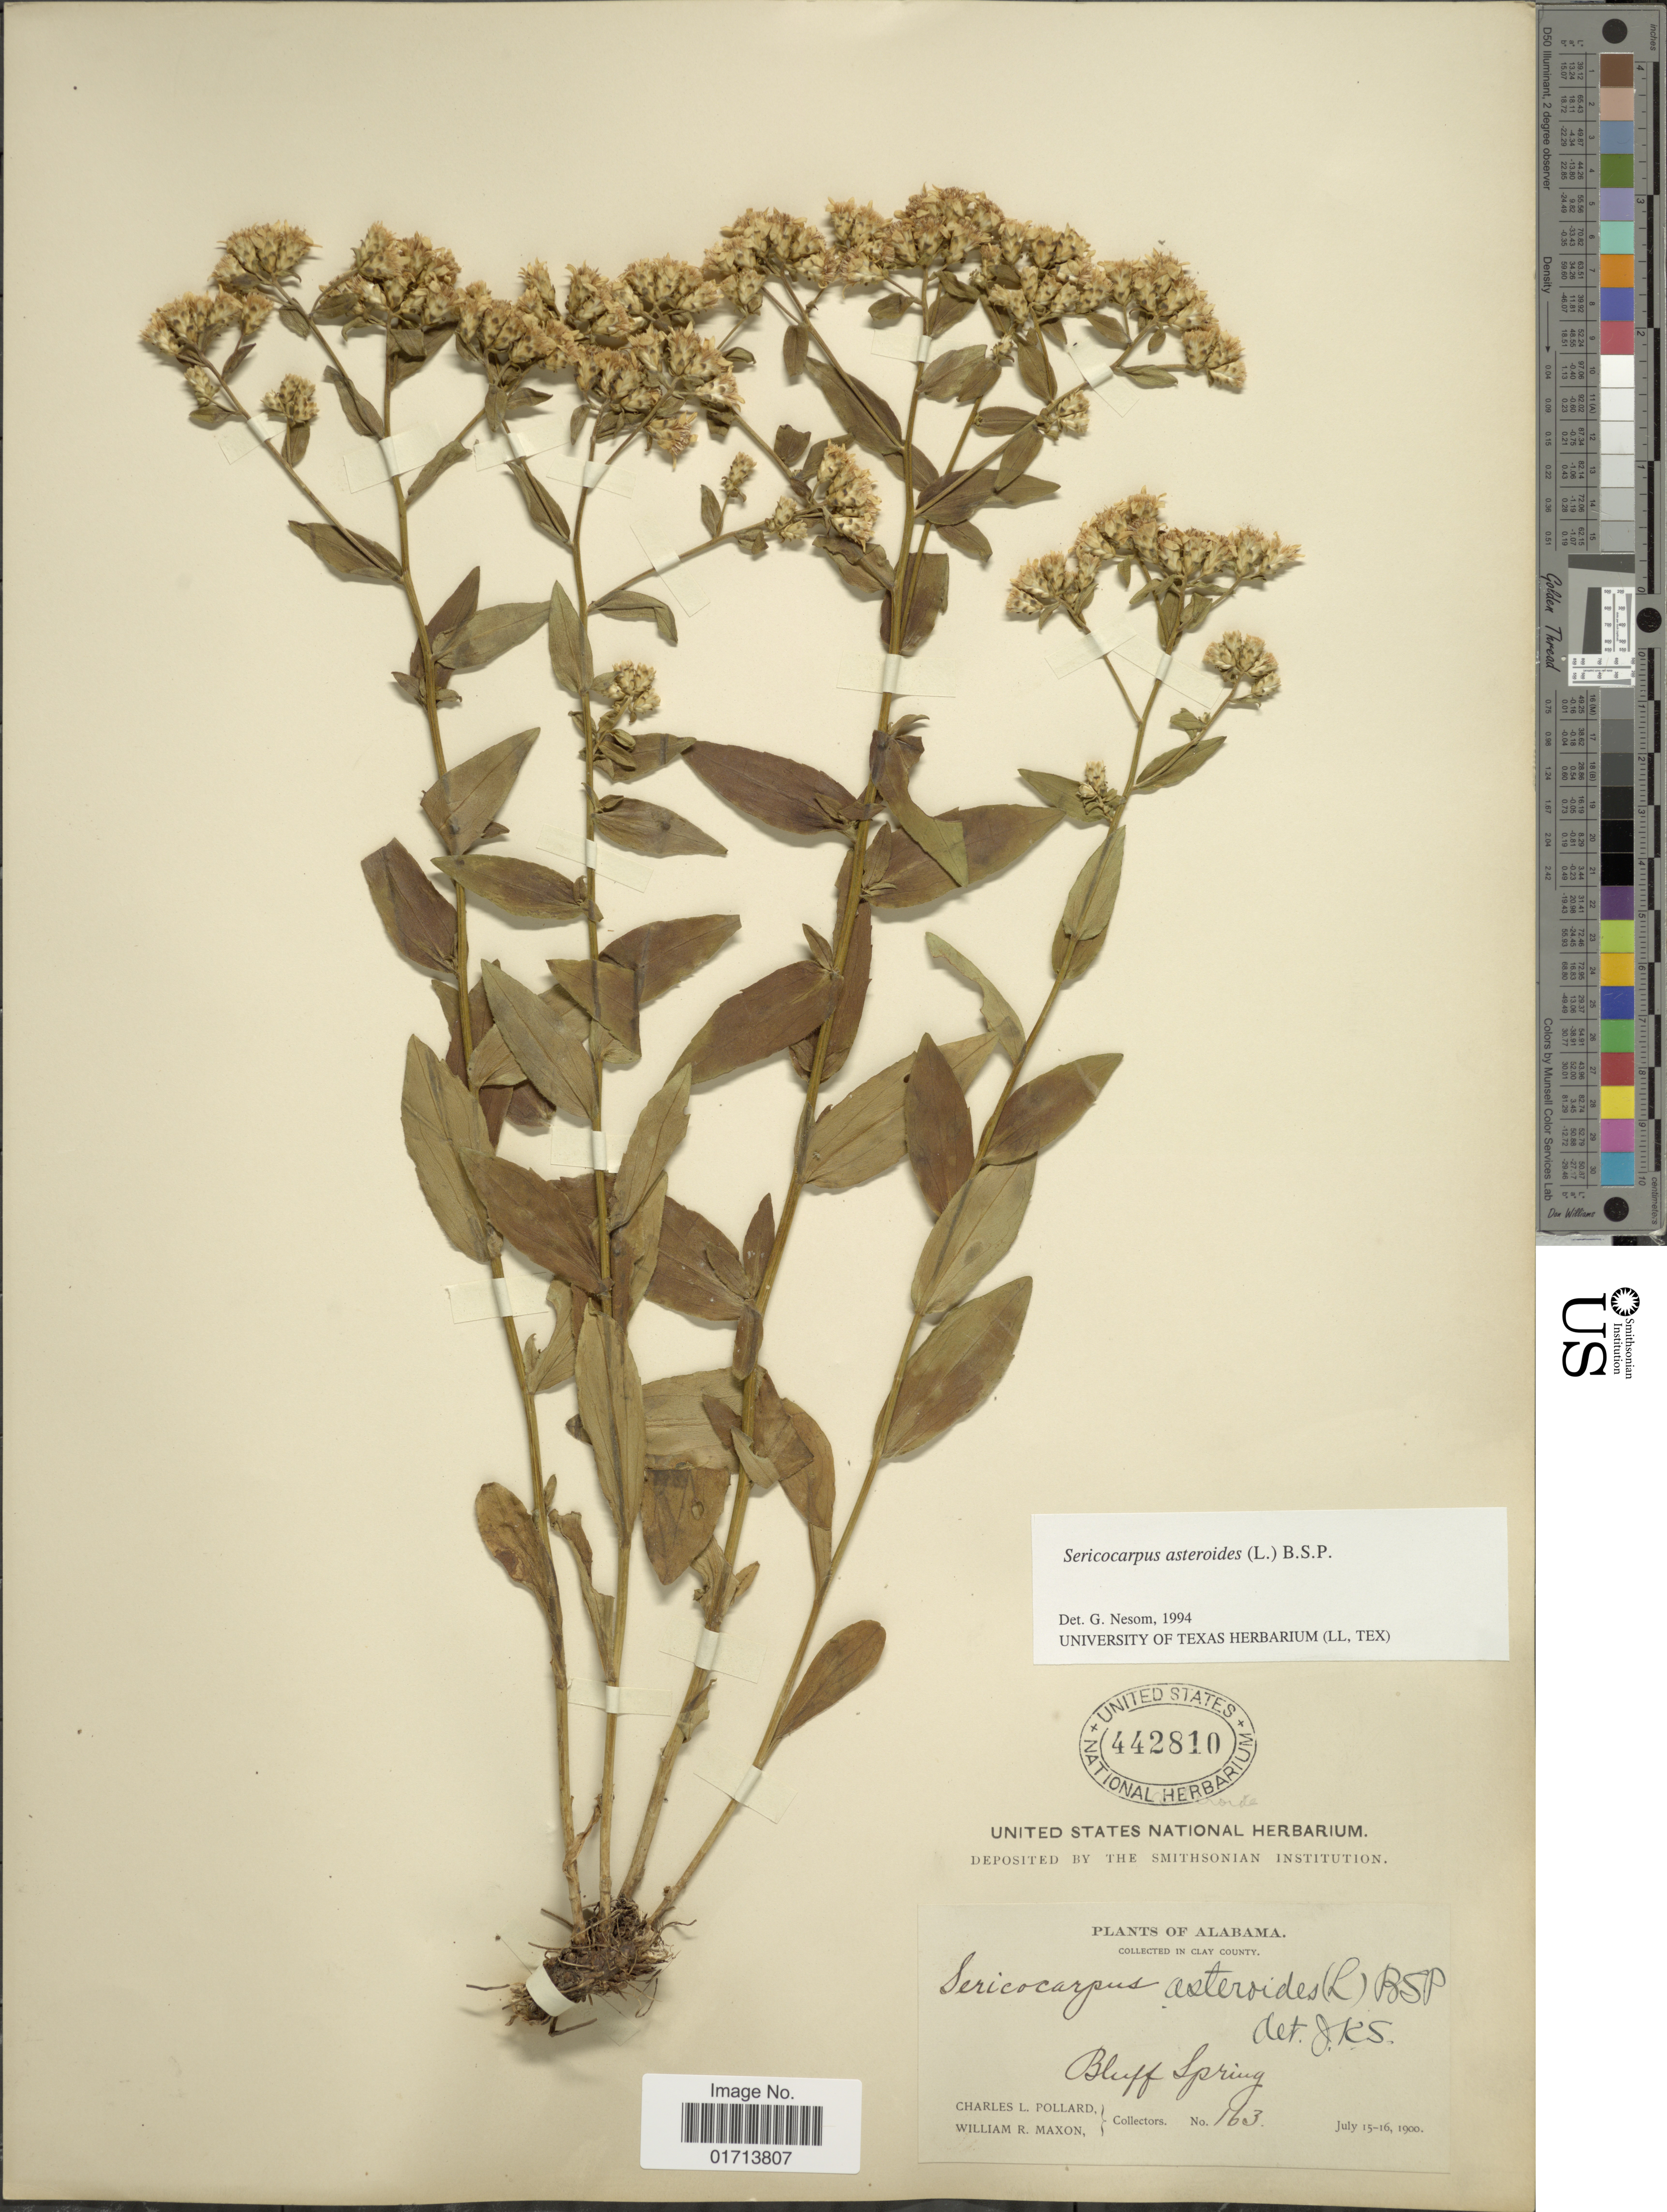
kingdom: Plantae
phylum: Tracheophyta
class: Magnoliopsida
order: Asterales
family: Asteraceae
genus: Sericocarpus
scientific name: Sericocarpus asteroides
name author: (L.) Britton, Stearns & Poggenb.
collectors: C. L. Pollard & W. R. Maxon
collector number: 163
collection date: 1900-07-15/1900-07-16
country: United States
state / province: Alabama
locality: Clay County, Bluff Spring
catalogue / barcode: US 442810